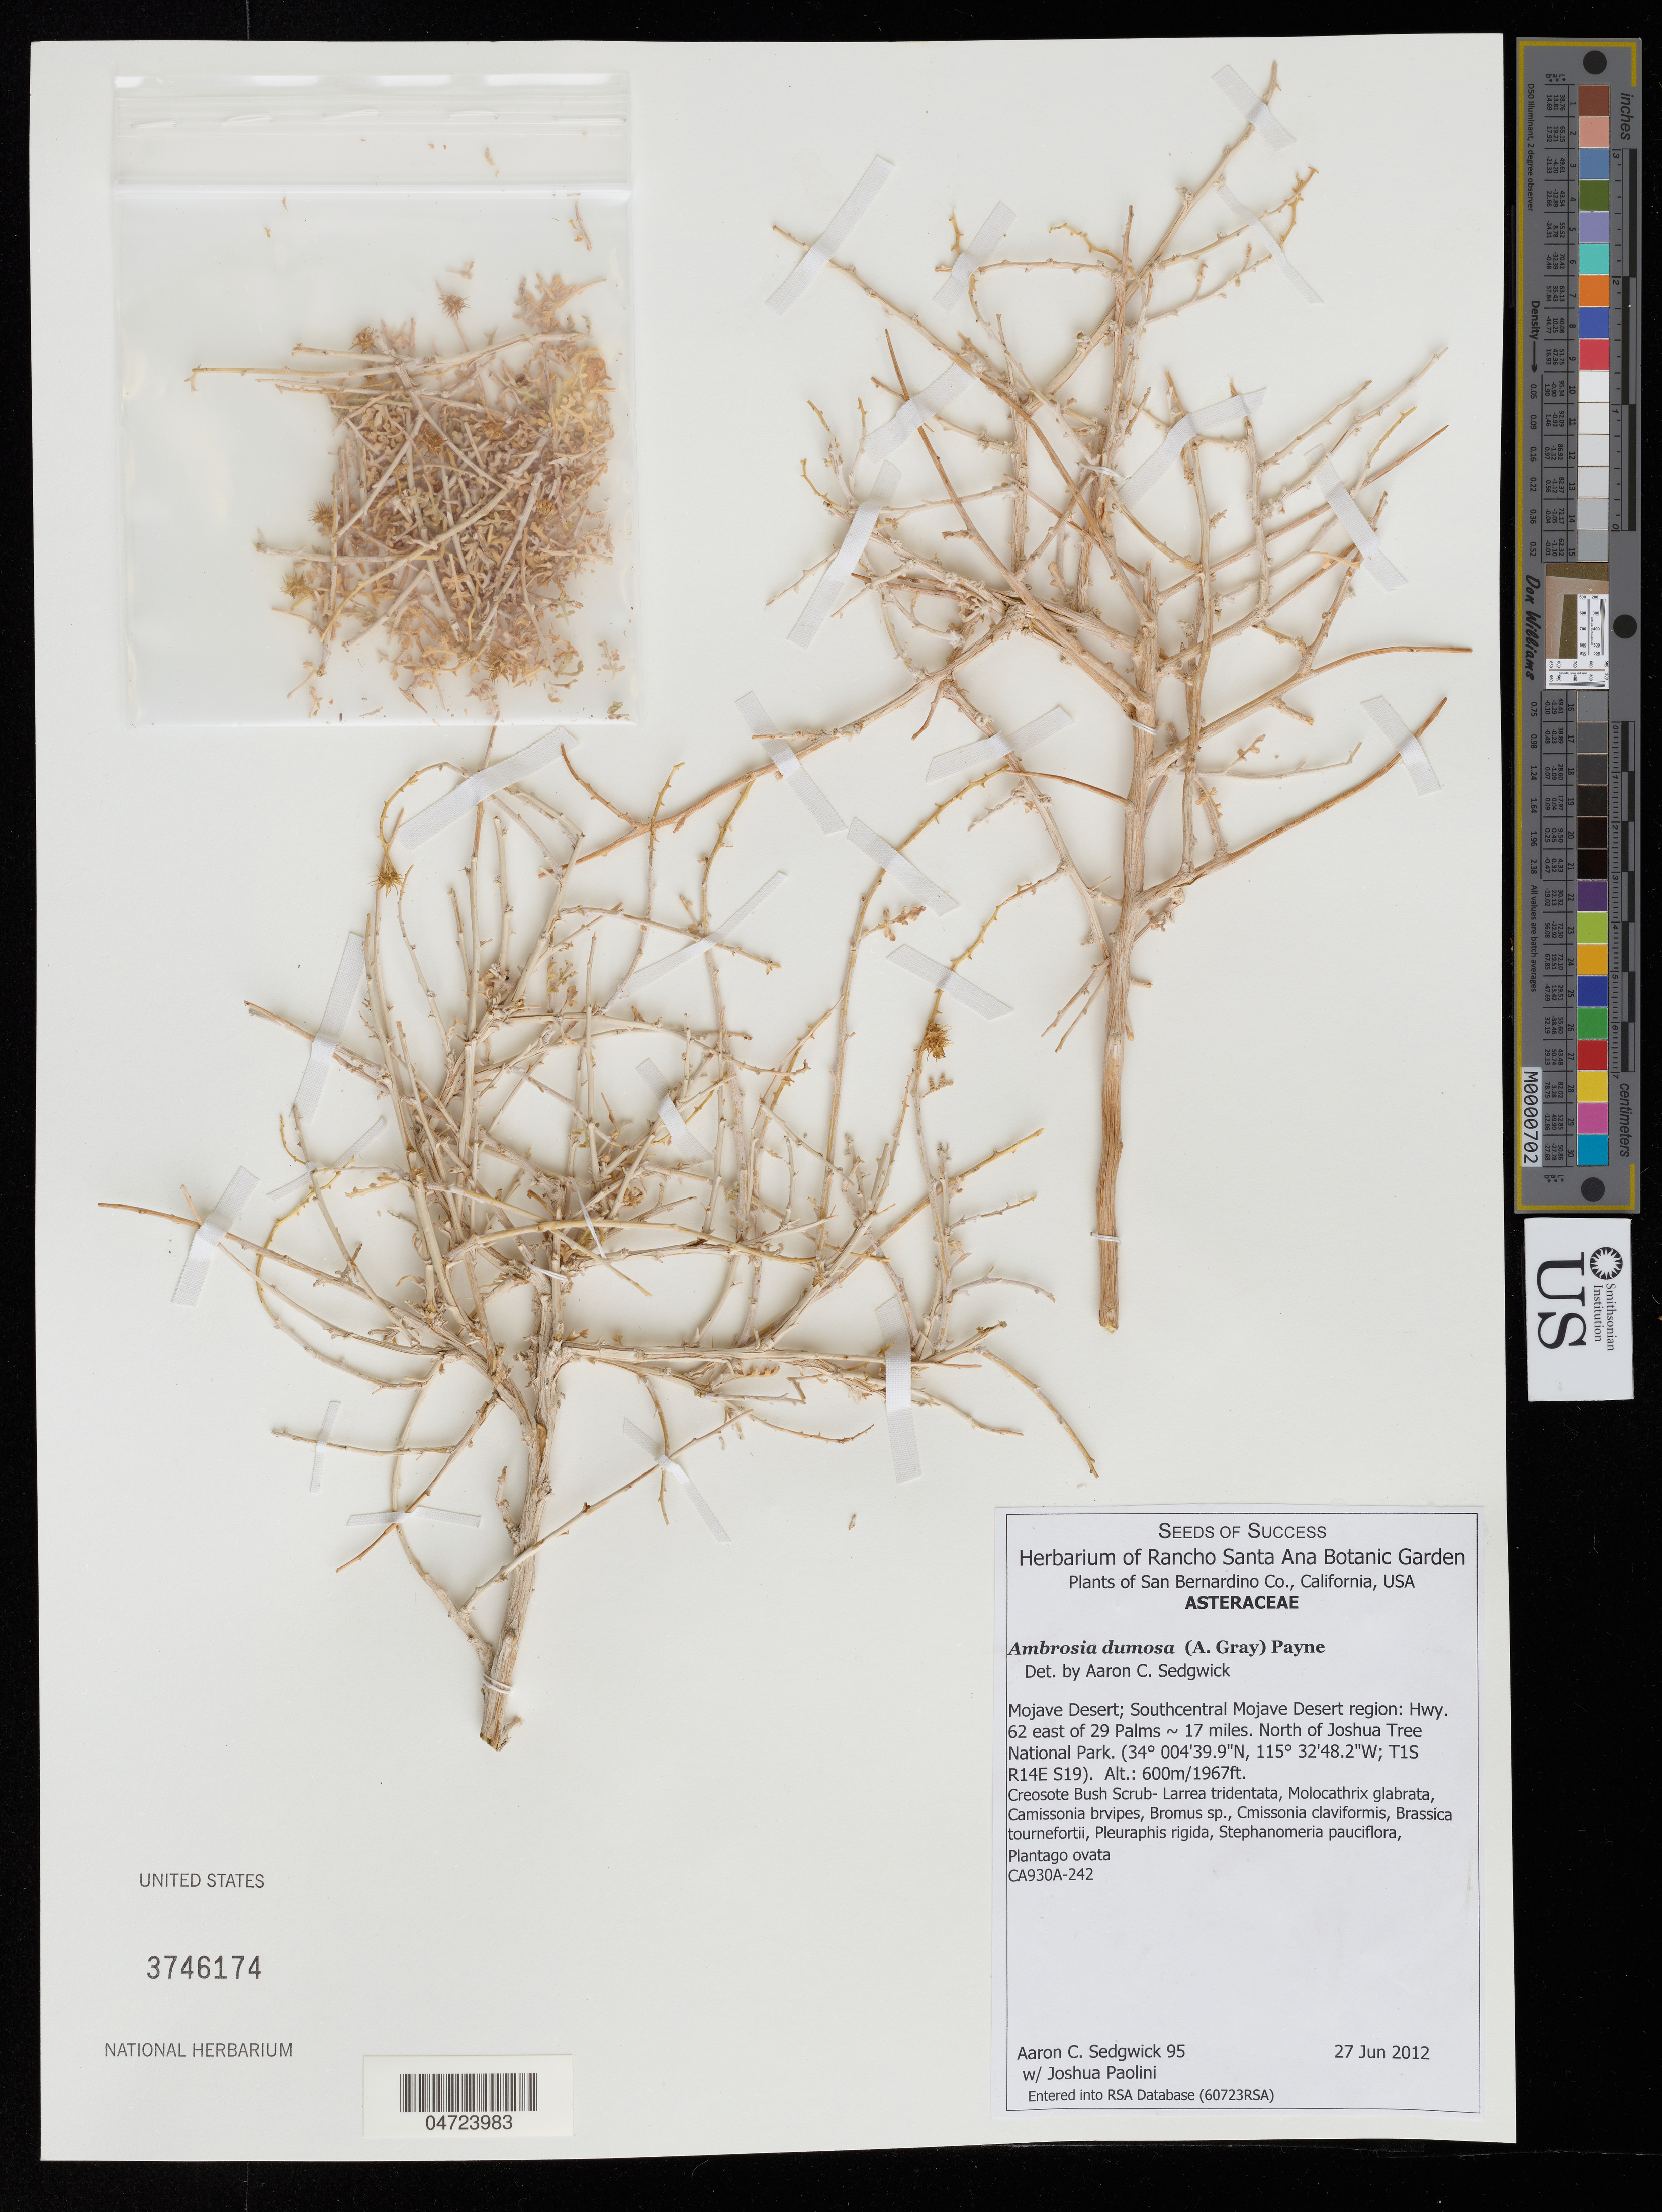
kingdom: Plantae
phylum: Tracheophyta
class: Magnoliopsida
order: Asterales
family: Asteraceae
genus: Ambrosia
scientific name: Ambrosia dumosa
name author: (A. Gray) W.W.Payne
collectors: A. Sedgwick & J. Paolini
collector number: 95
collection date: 2012-06-27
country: United States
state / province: California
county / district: San Bernardino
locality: San Bernardino Co. Mojave Desert; Southcentral Mojave Desert region: Hwy. 62 east of 29 Palms ~ 17 miles. North of Joshua Tree National Park. (T1S R14E S19).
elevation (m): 600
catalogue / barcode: US 3746174